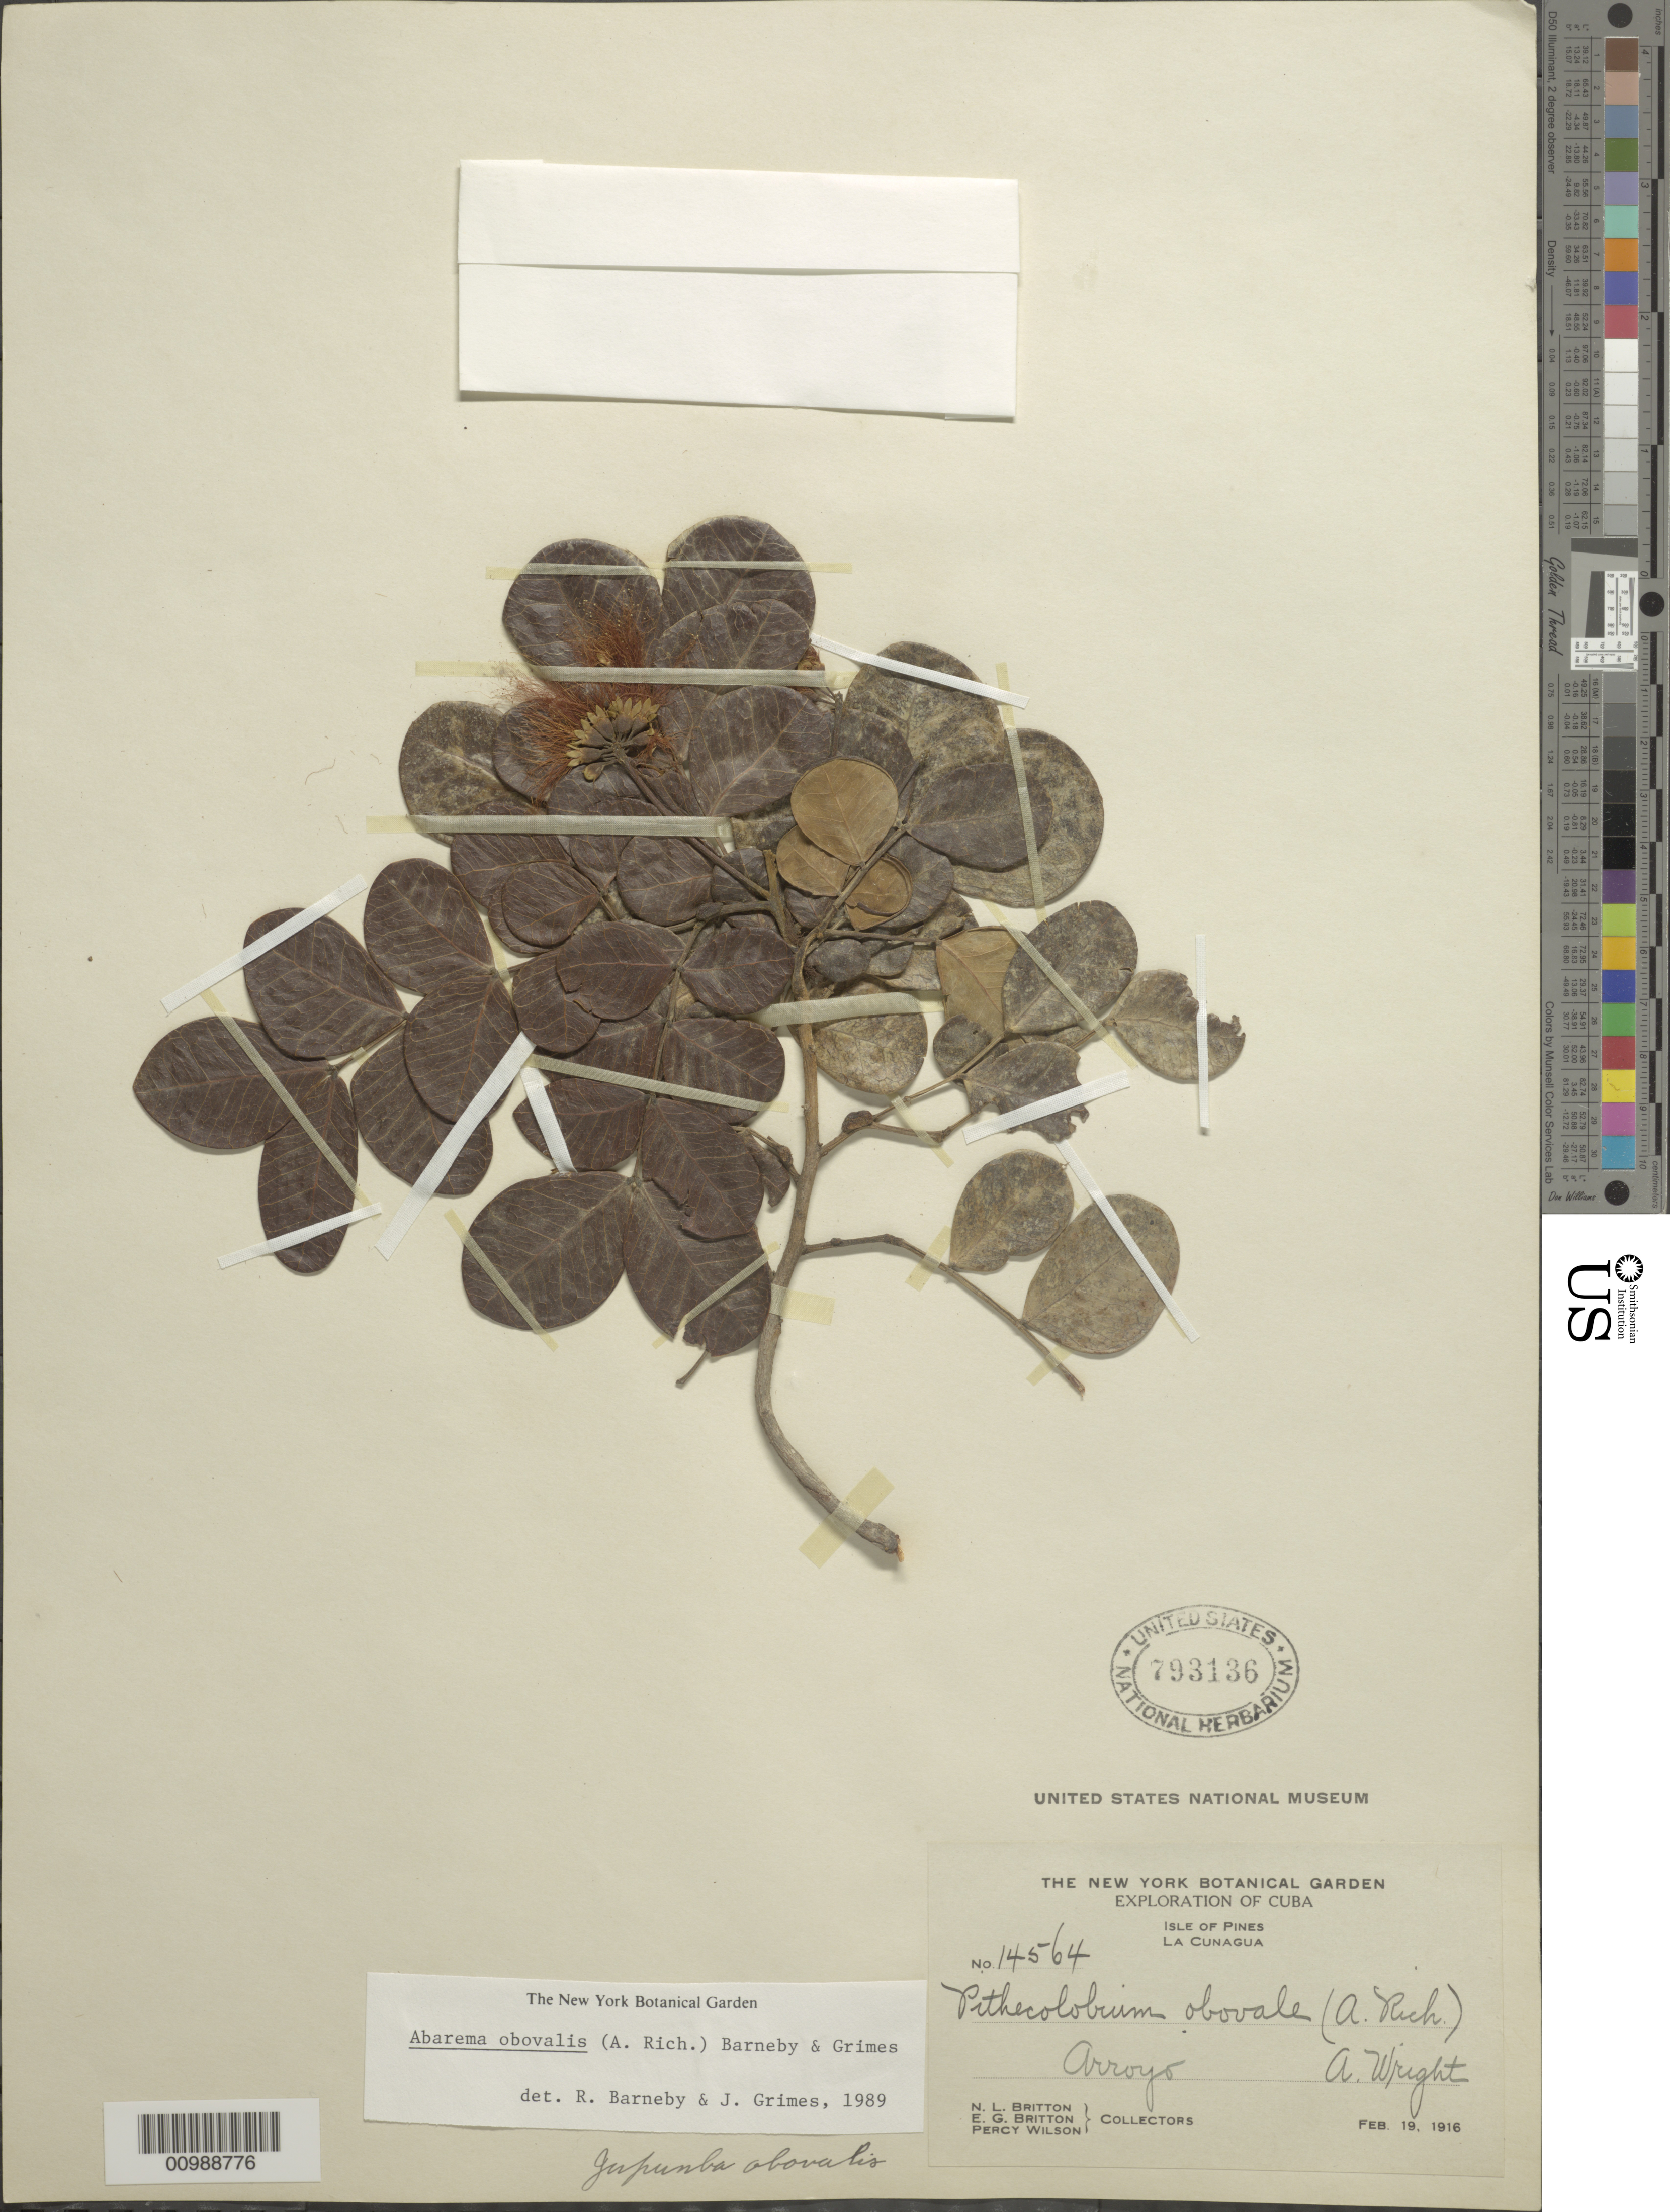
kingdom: Plantae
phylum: Tracheophyta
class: Magnoliopsida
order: Fabales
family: Fabaceae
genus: Jupunba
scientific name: Jupunba obovalis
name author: (A. Rich.) Britton & Rose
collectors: N. Britton, E. G. Britton & P. Wilson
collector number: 14564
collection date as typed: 19 Feb 1916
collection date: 1916-02-19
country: Cuba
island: Isla de la Juventud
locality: La Cunagua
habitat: Arroyo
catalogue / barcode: US 793136